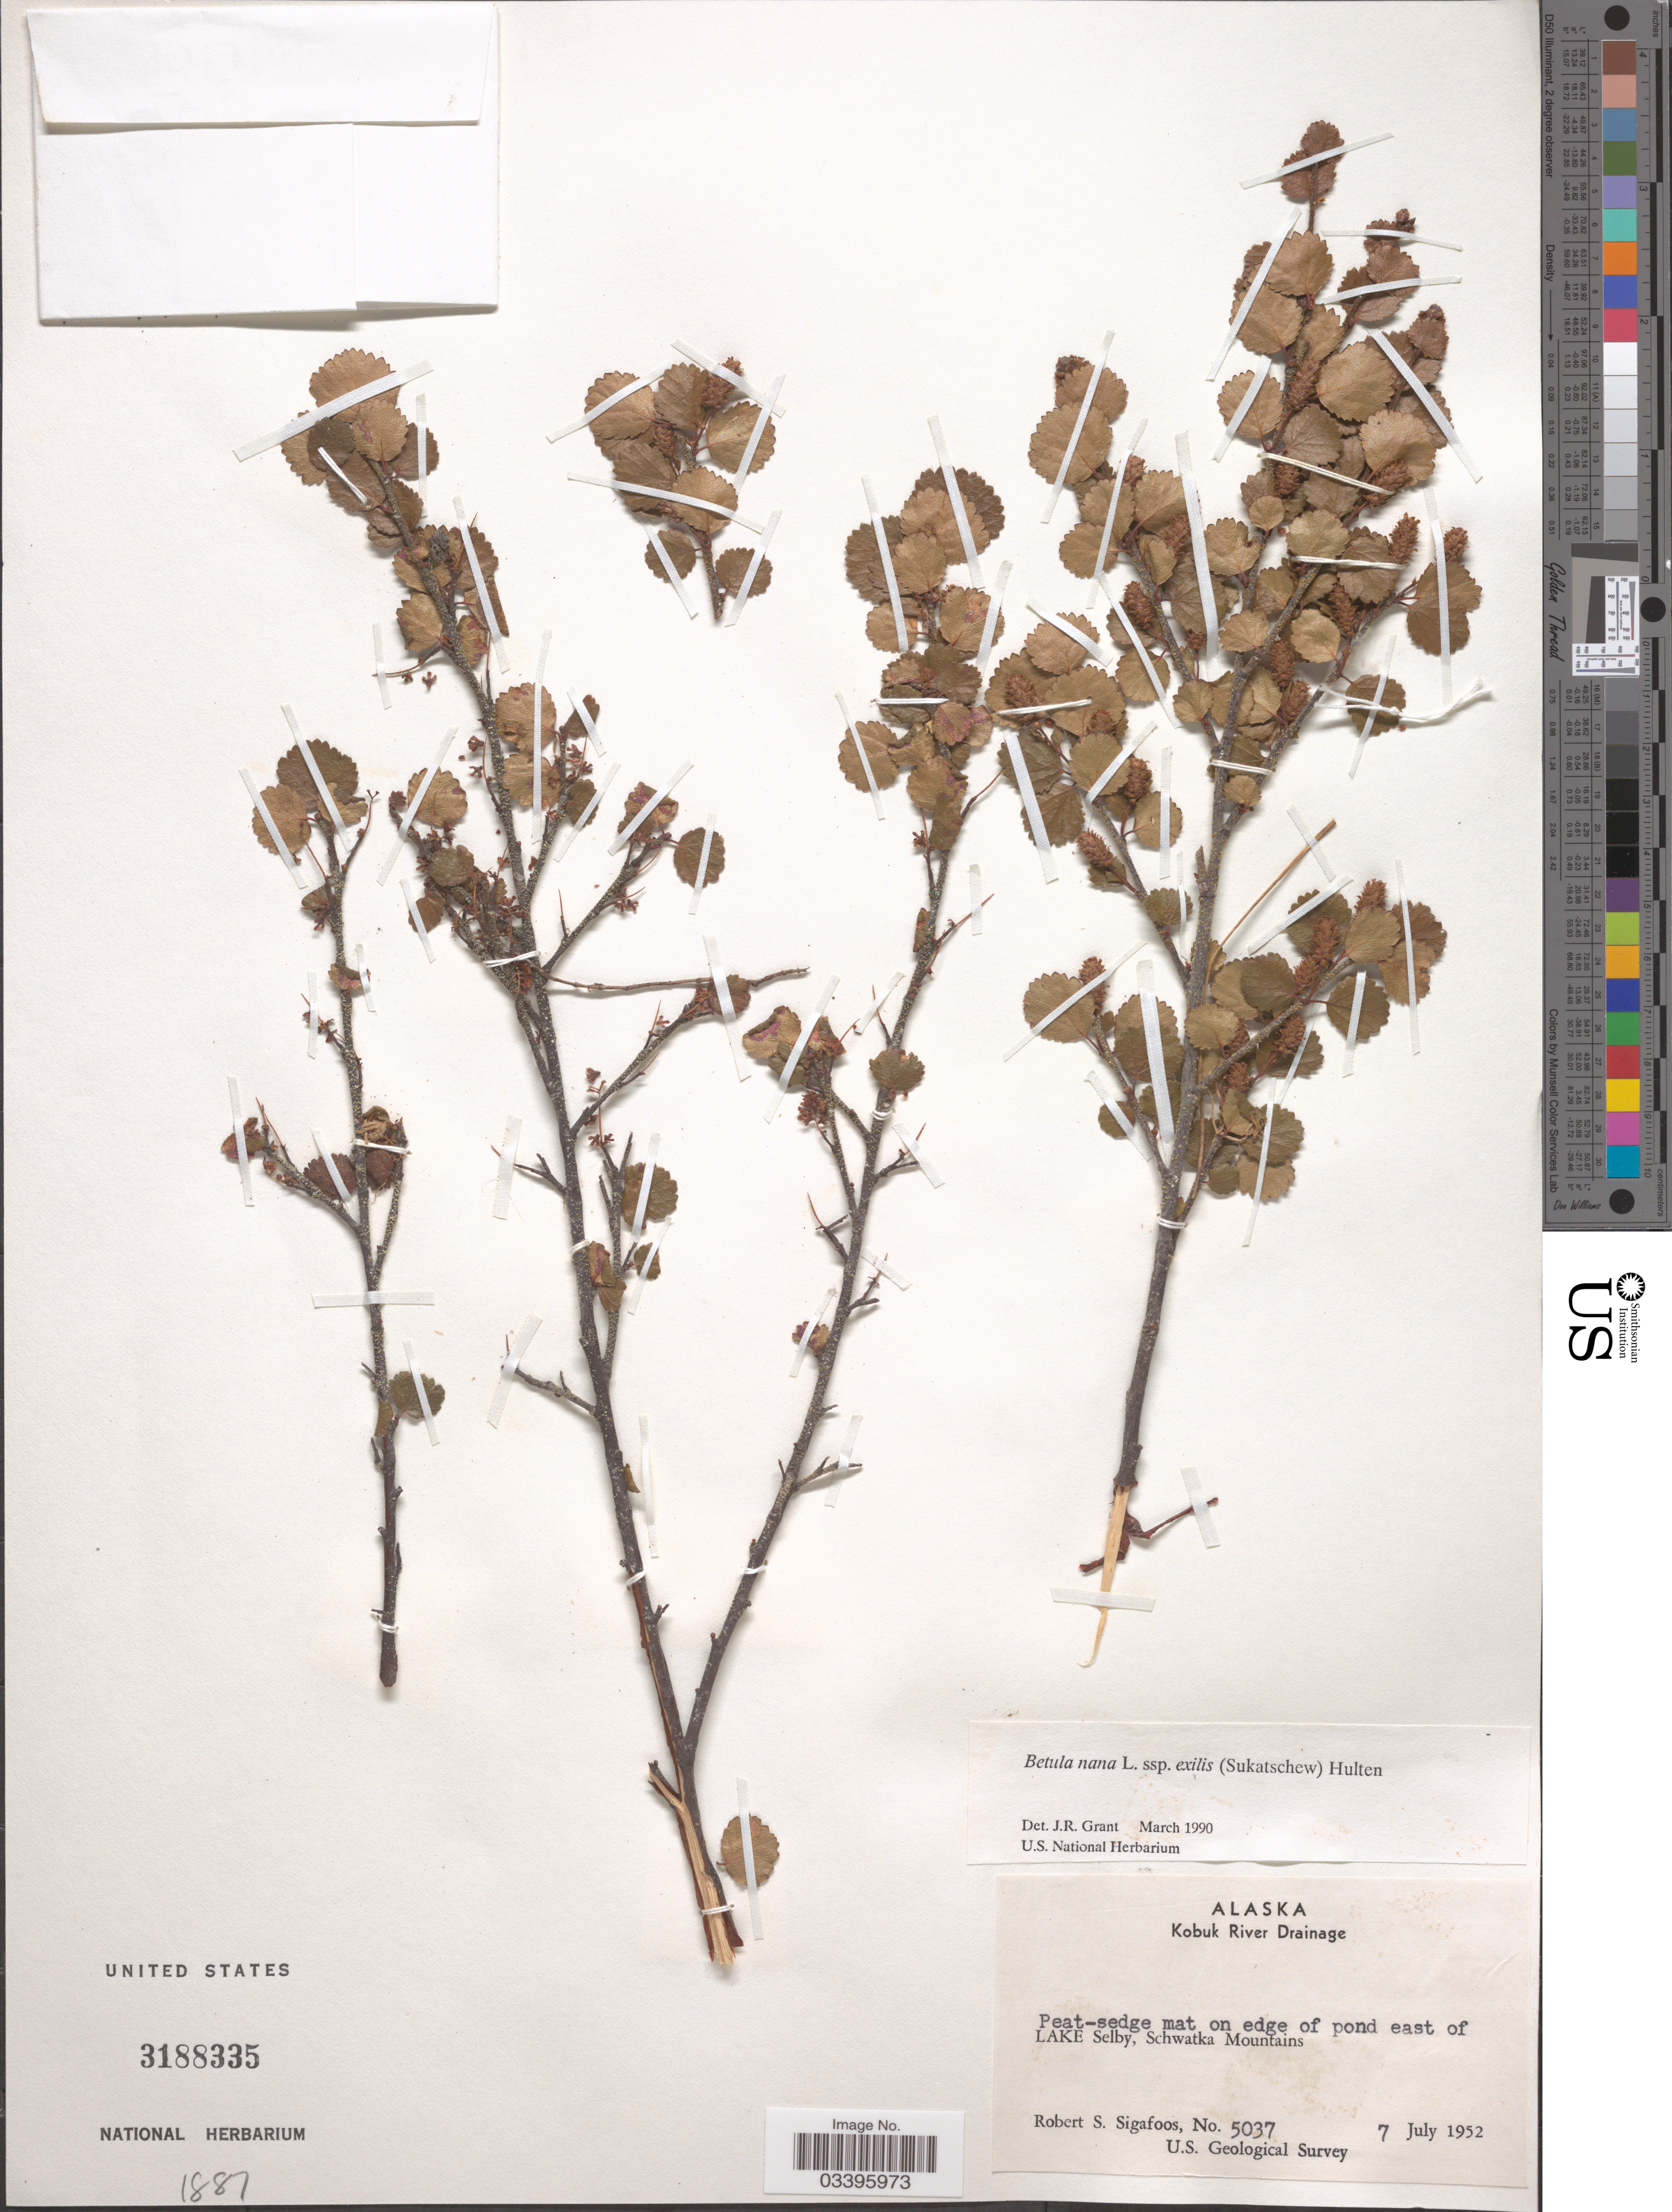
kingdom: Plantae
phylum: Tracheophyta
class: Magnoliopsida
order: Fagales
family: Betulaceae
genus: Betula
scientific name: Betula nana subsp. exilis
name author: L.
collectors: R. Sigafoos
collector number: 5037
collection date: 1952-07-07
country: United States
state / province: Alaska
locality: Kobuk River Drainage. Peat-sedge mat on edge of pond east of Lake Selby, Schwatka Mountains.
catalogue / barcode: US 3188335